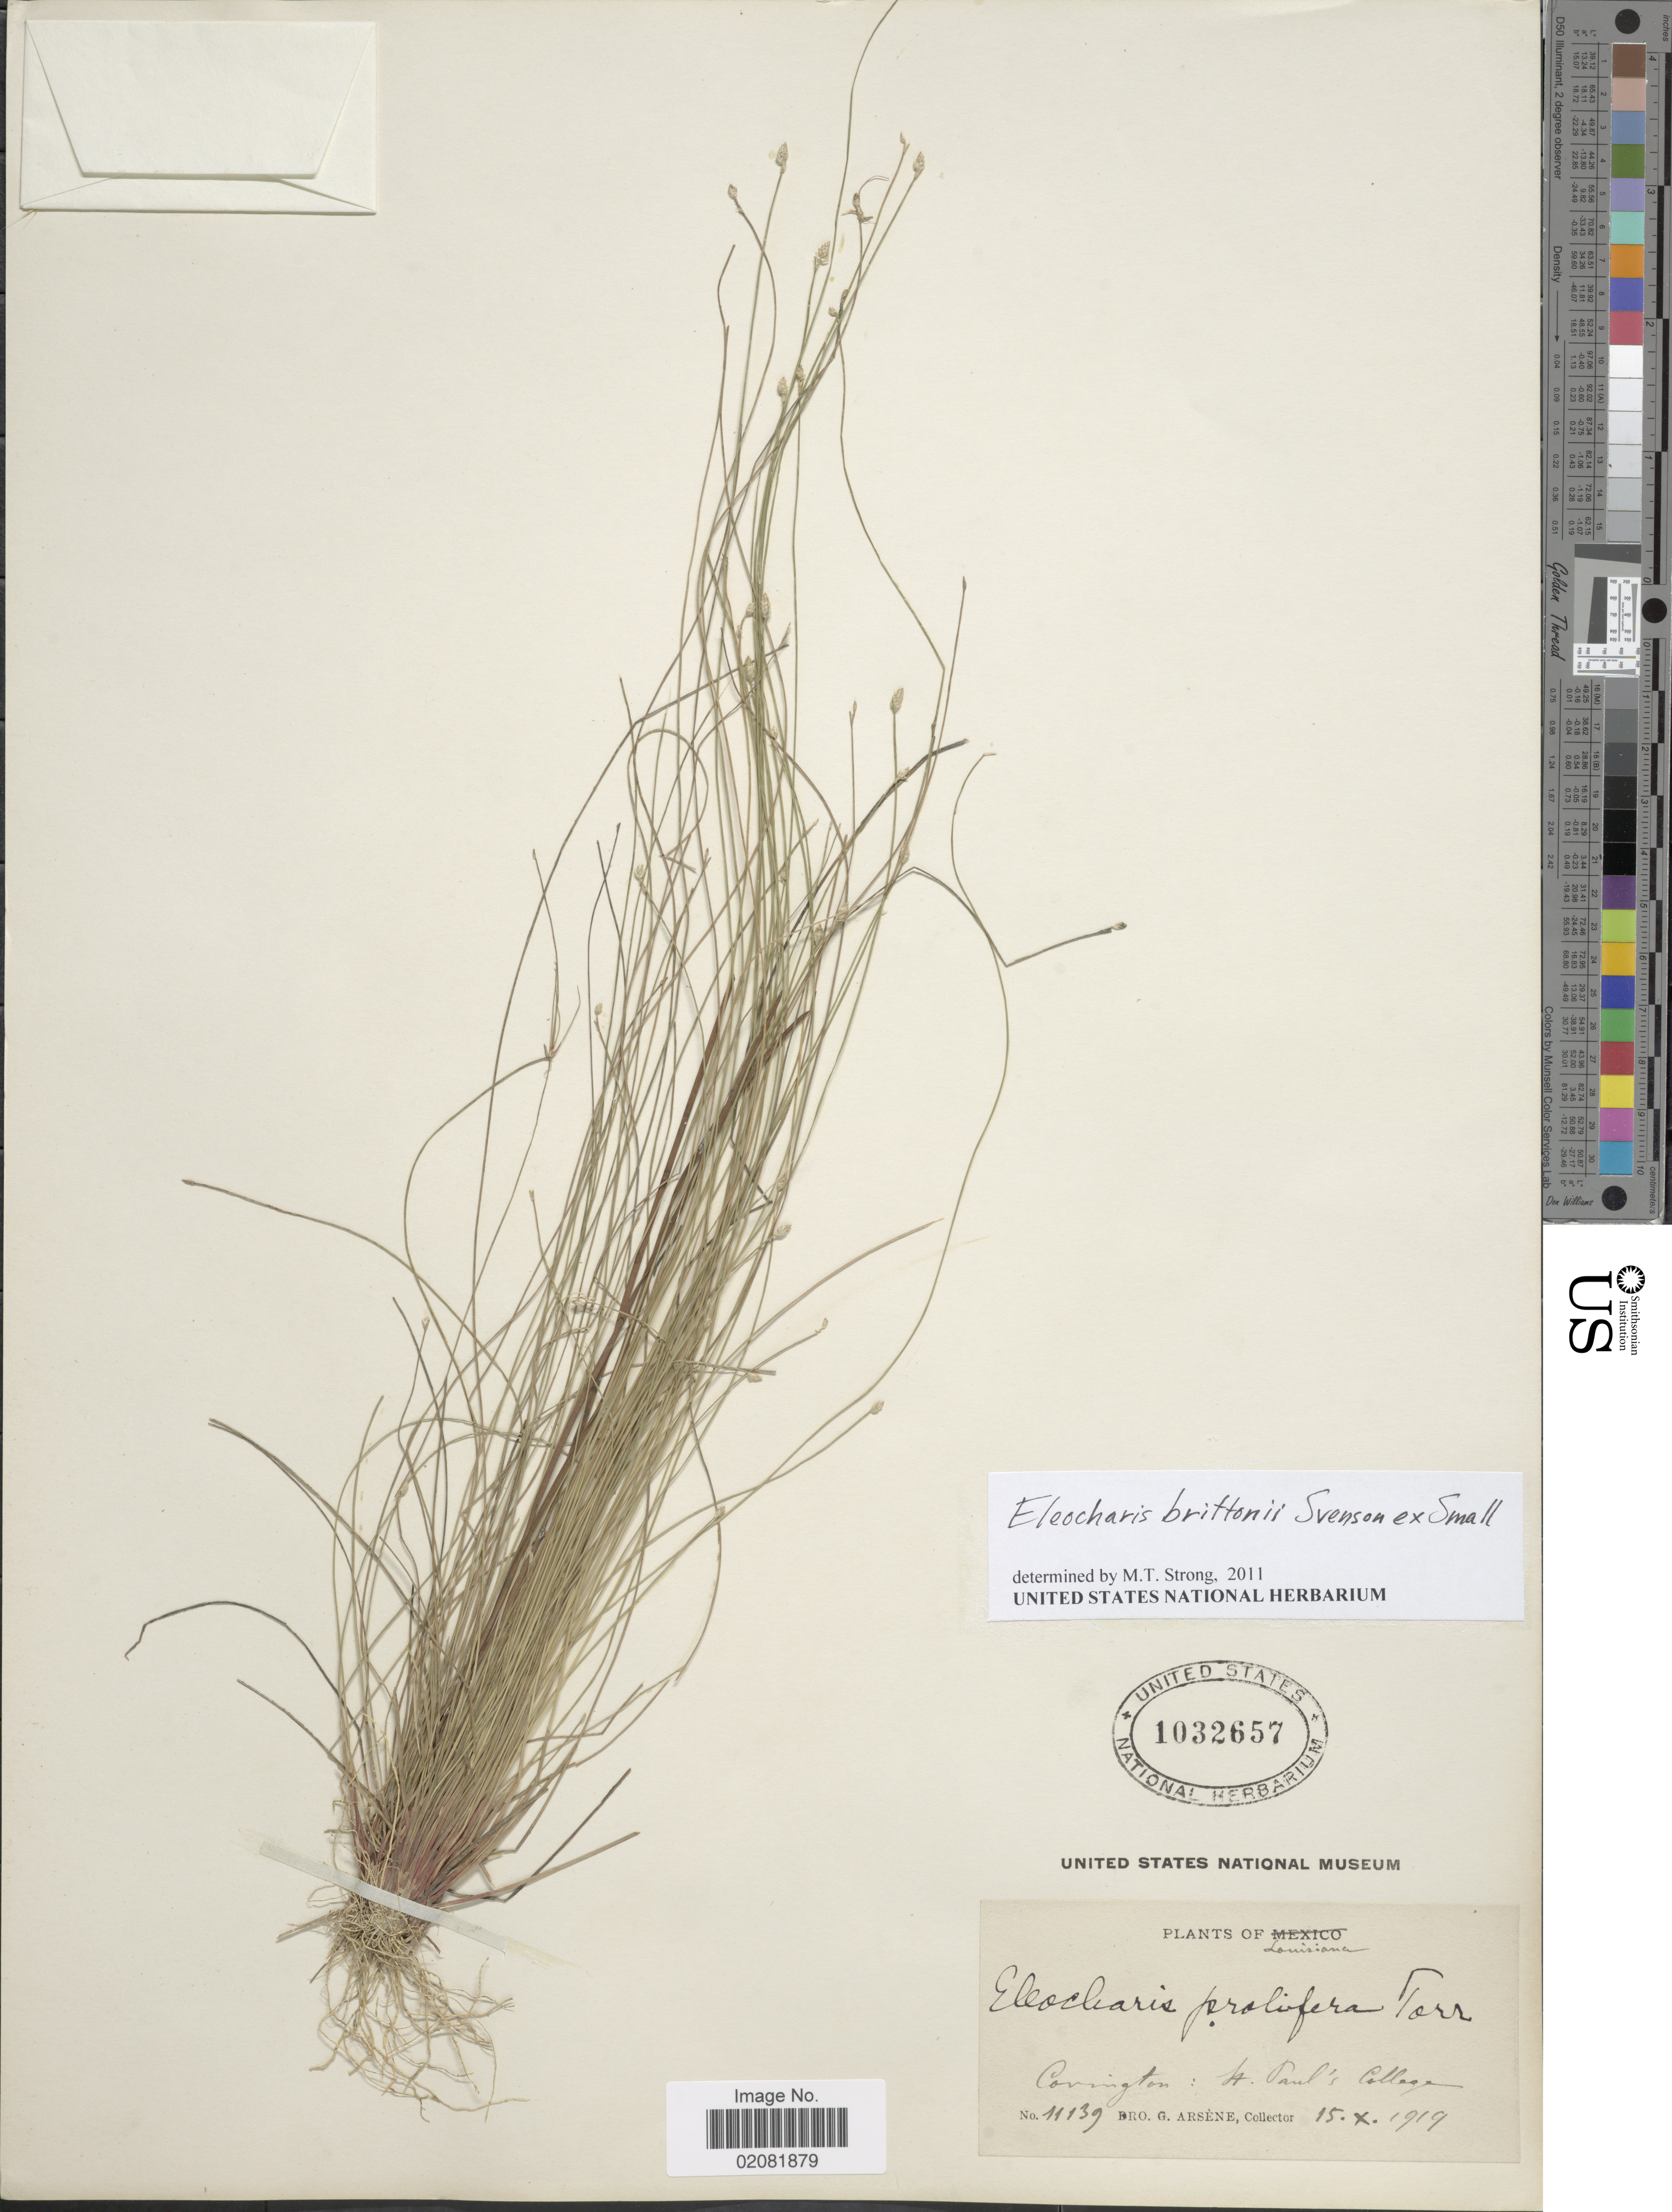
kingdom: Plantae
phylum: Tracheophyta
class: Liliopsida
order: Poales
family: Cyperaceae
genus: Eleocharis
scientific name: Eleocharis brittonii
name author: Svenson ex Small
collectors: Bro. G. Arsène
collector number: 11139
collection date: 1919-10-15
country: United States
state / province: Louisiana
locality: Covington: St. Paul's College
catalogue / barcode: US 1032657